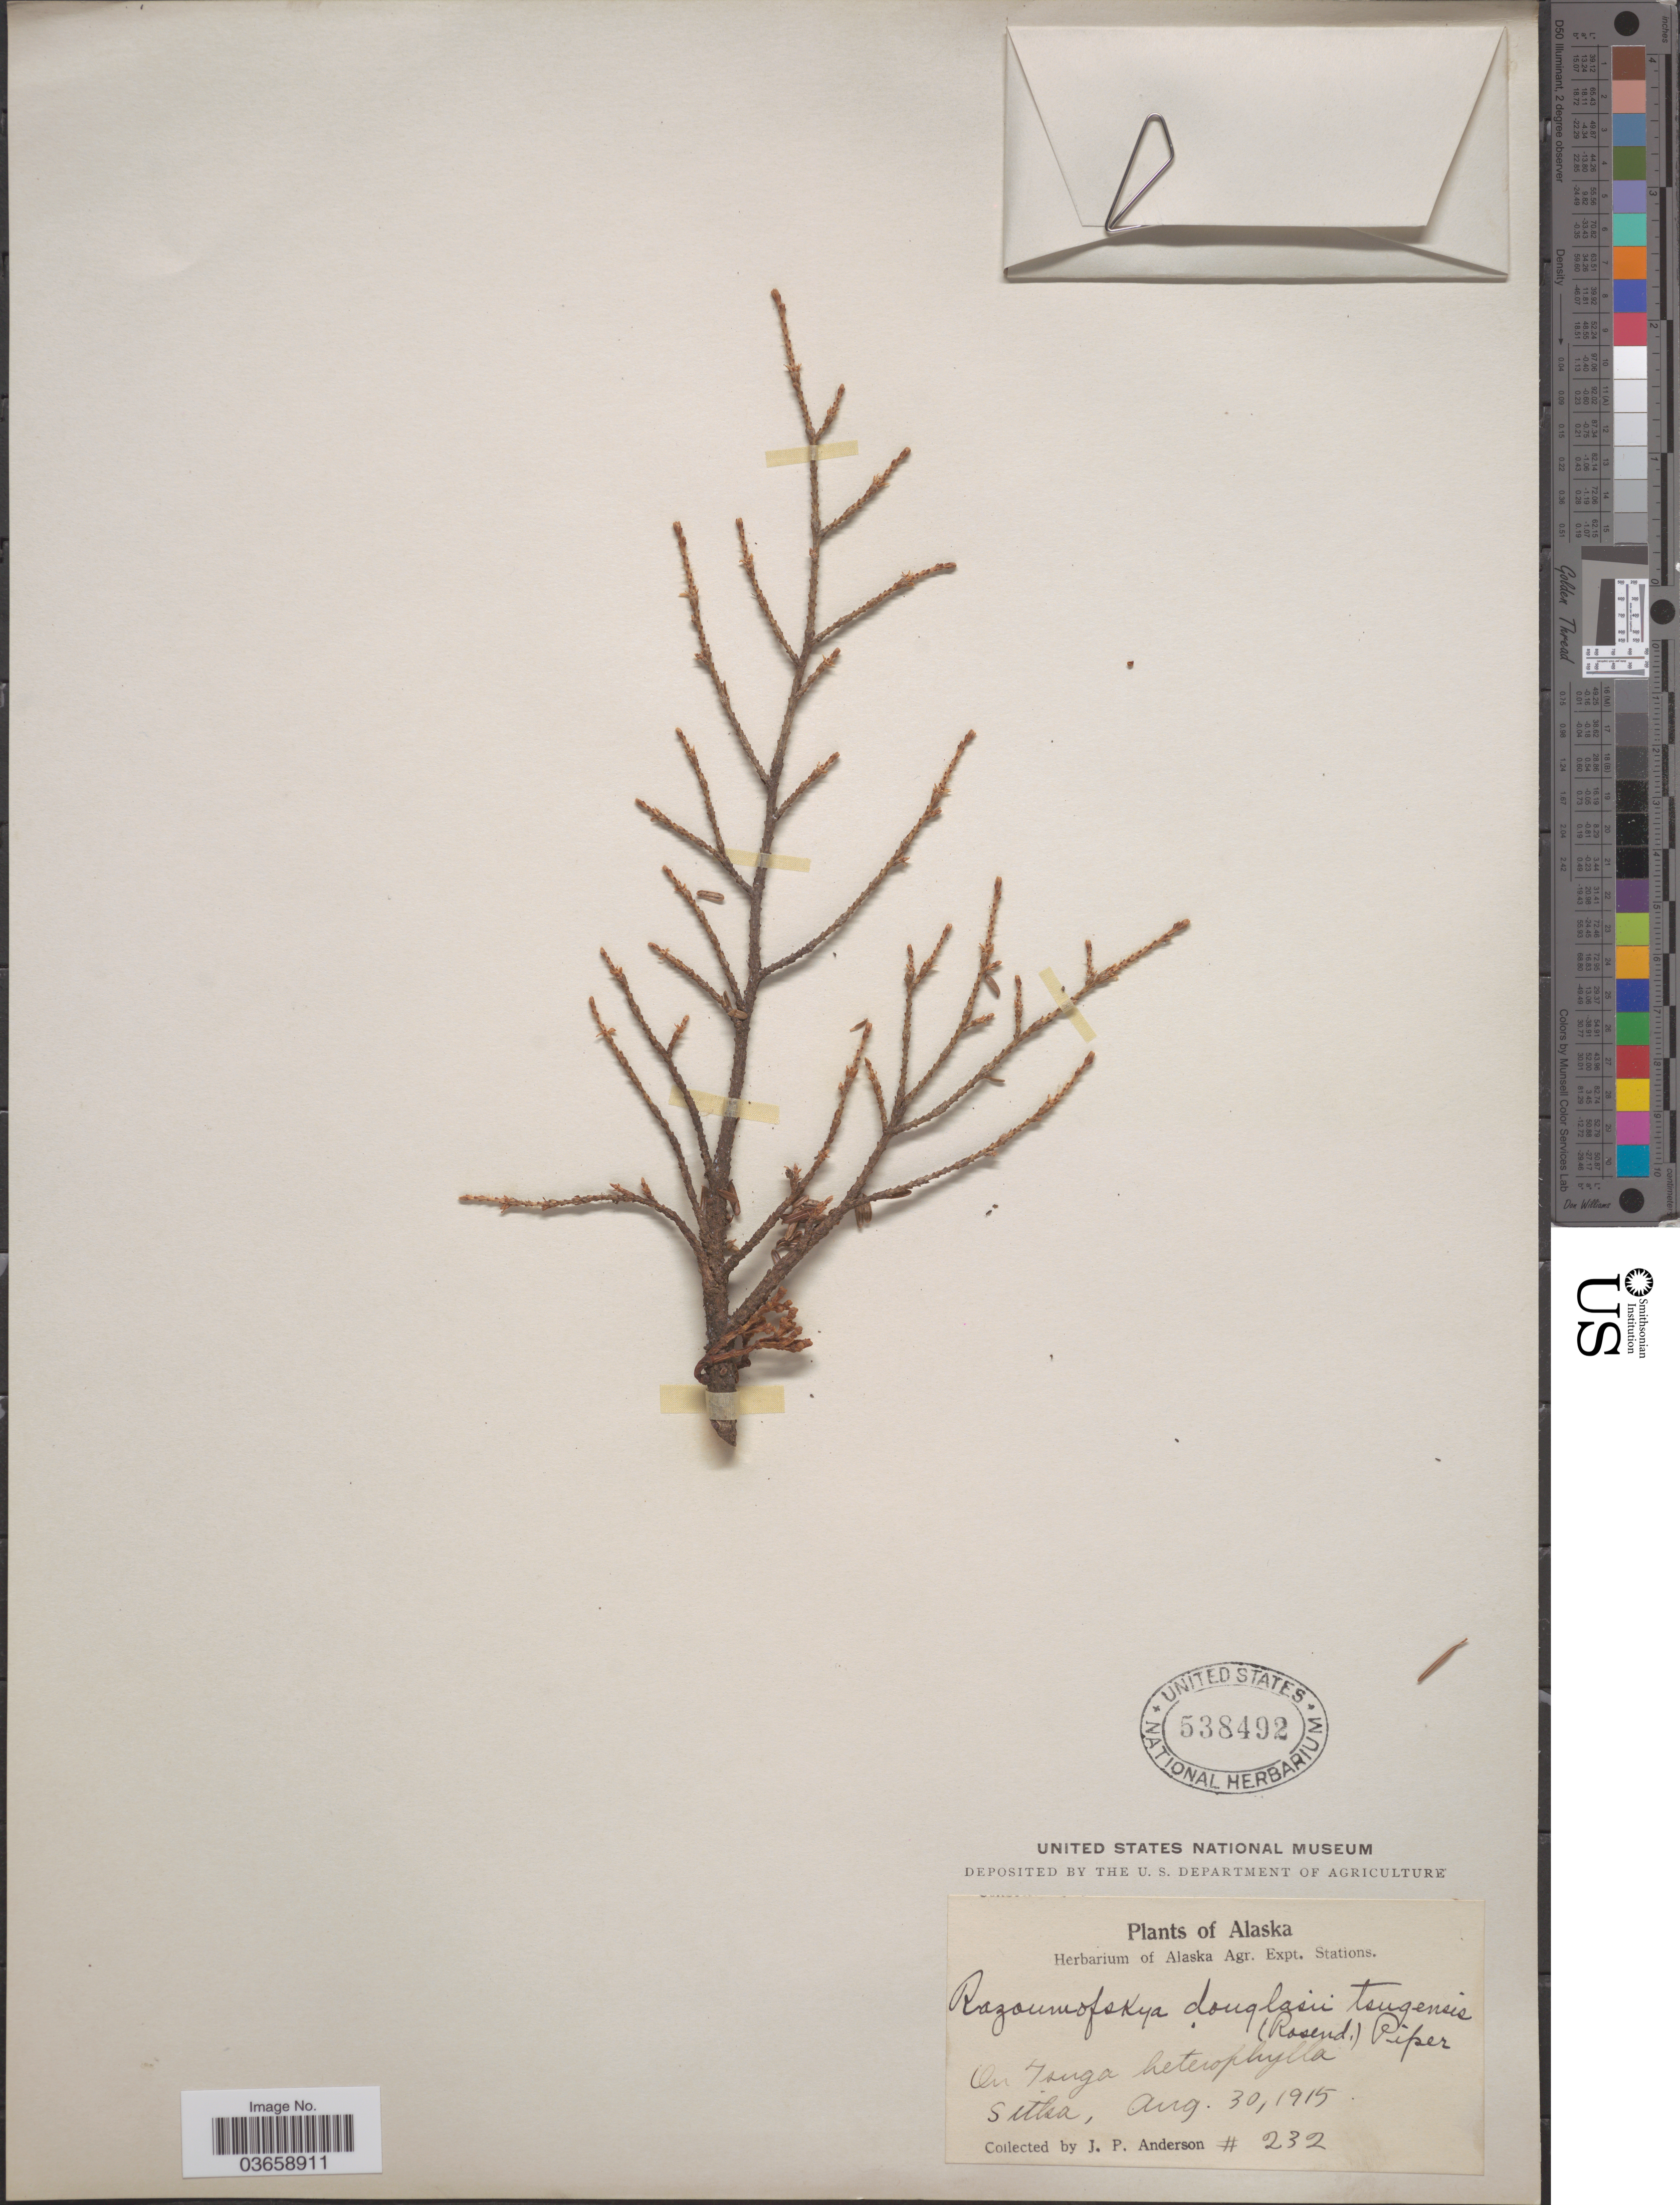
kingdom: Plantae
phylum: Tracheophyta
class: Magnoliopsida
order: Santalales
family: Viscaceae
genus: Arceuthobium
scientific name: Arceuthobium douglasii var. tsugense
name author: (Engelm. in G.M. Wheeler) M.E. Jones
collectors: J. P. Anderson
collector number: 232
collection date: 1915-08-30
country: United States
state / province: Alaska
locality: Sitka.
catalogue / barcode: US 538492